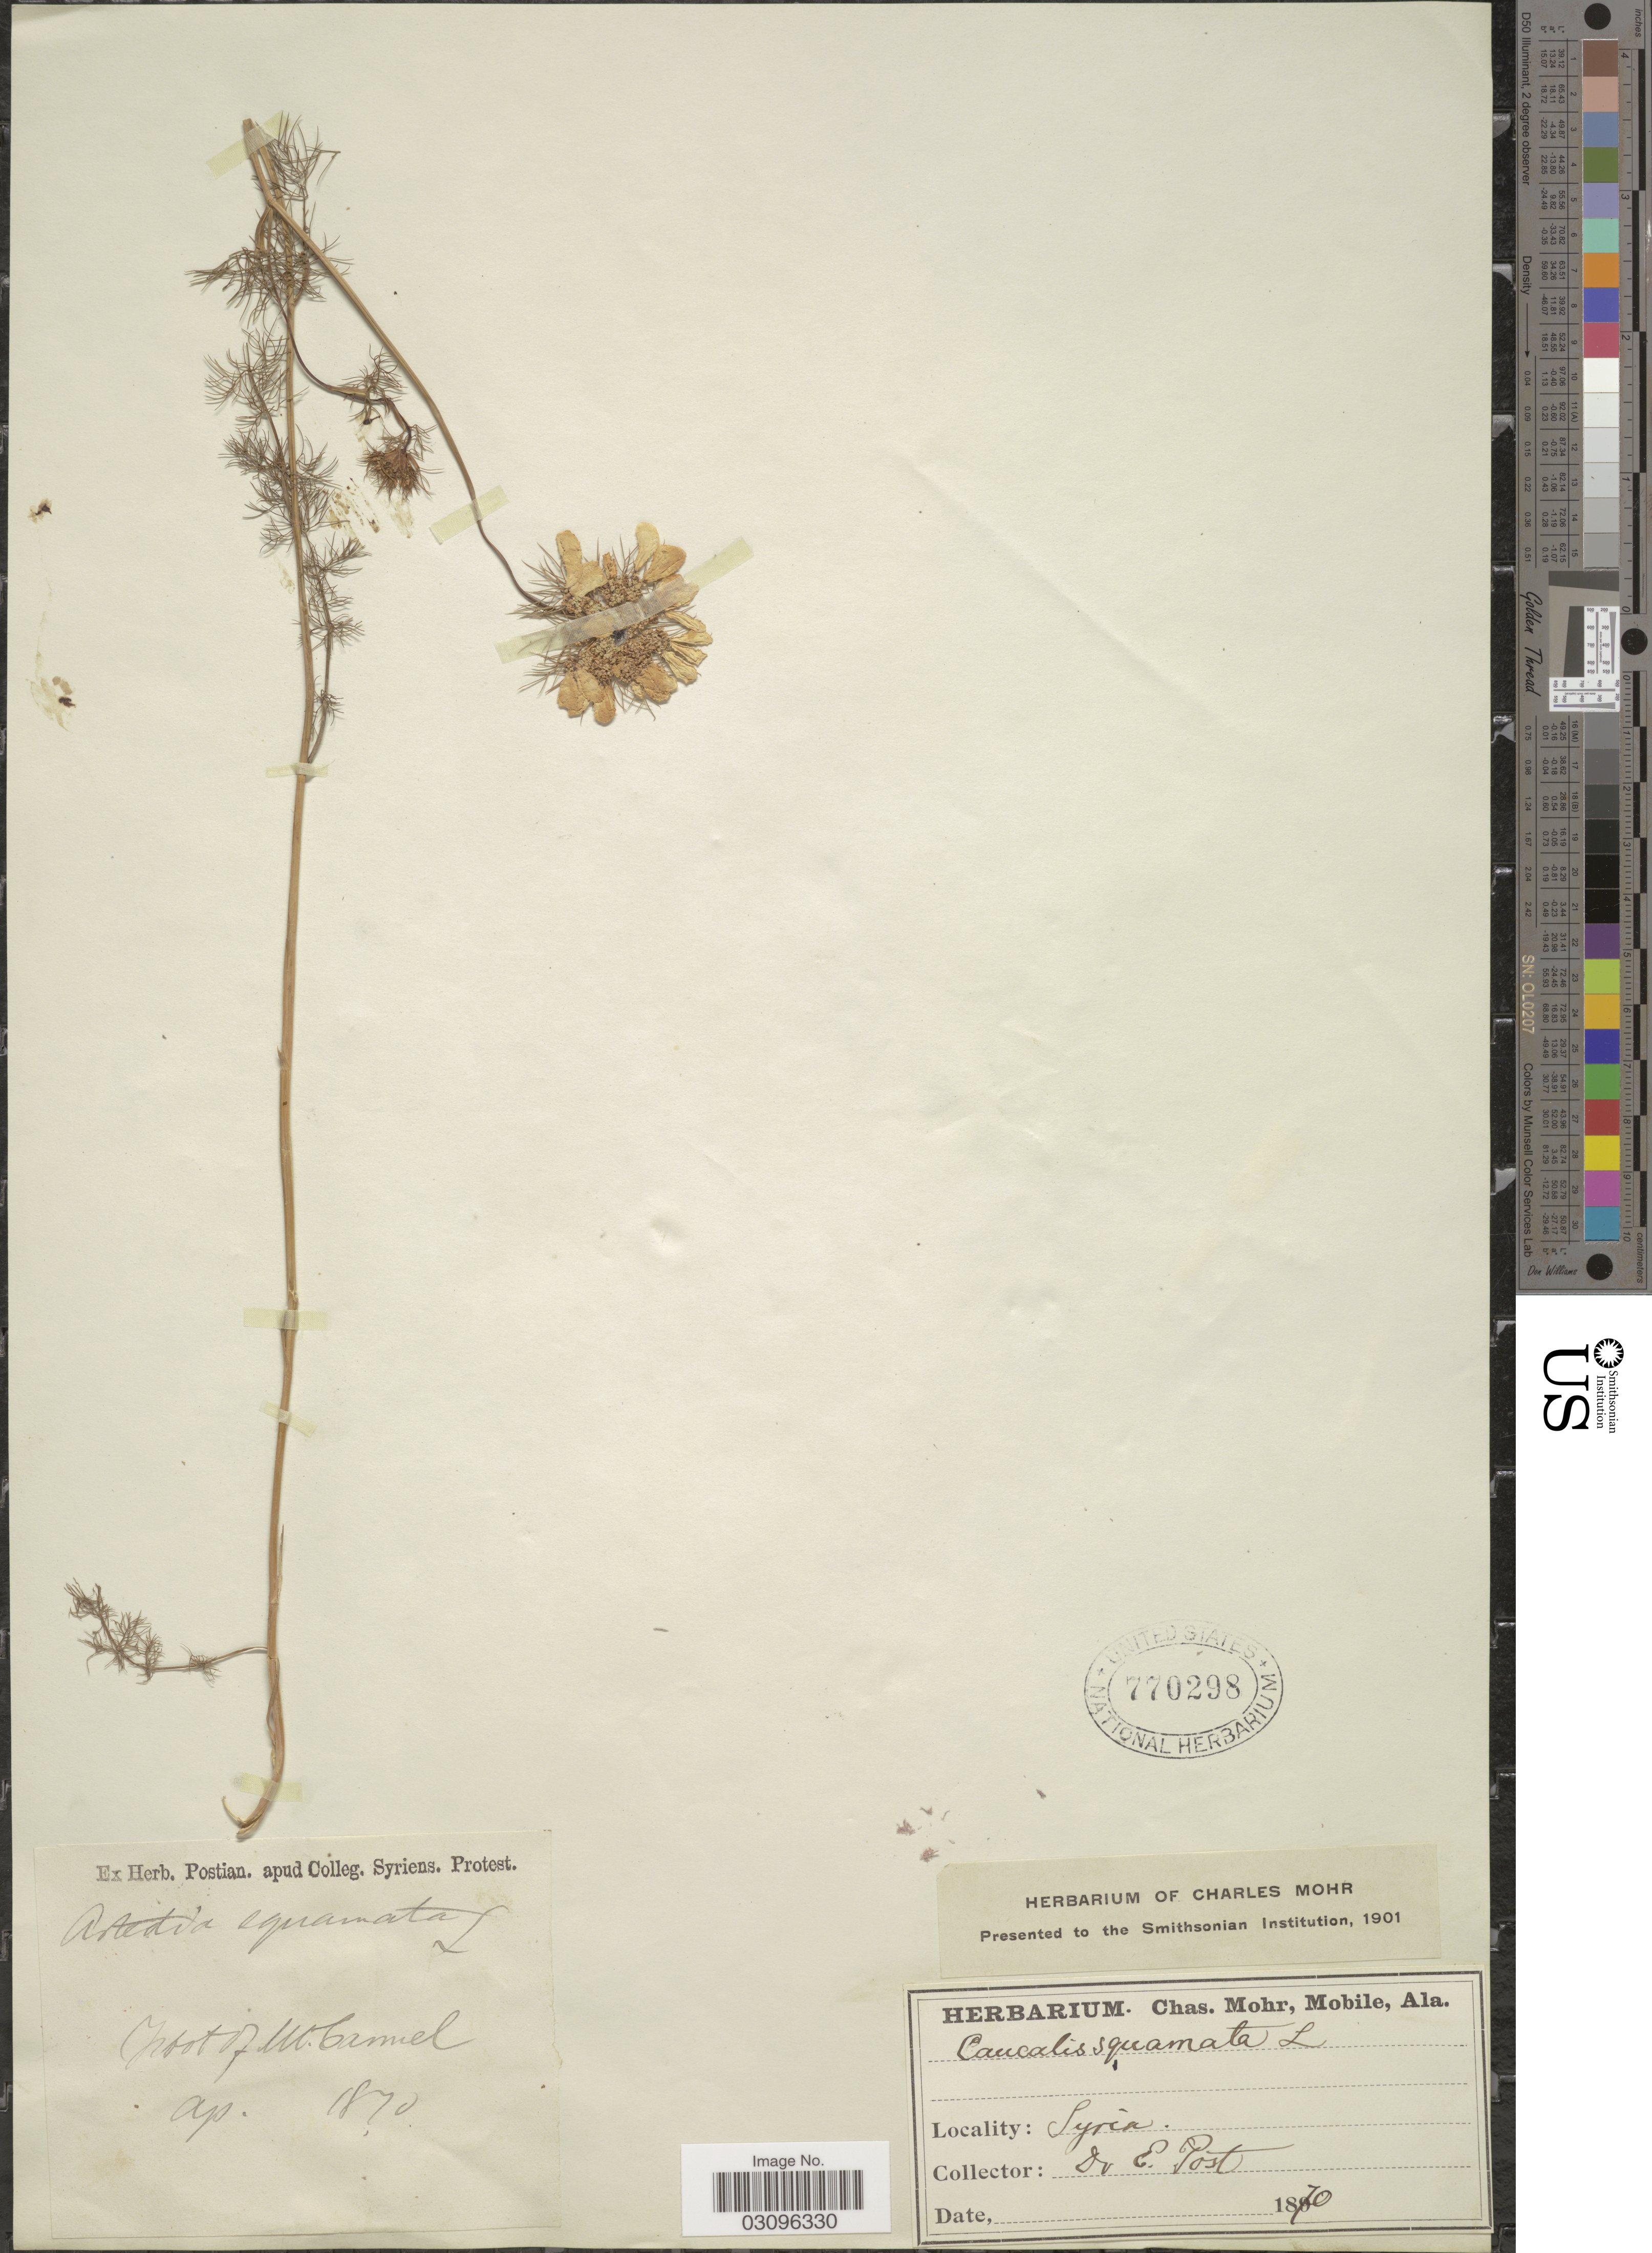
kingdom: Plantae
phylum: Tracheophyta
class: Magnoliopsida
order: Apiales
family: Apiaceae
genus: Artedia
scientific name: Artedia squamata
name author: L.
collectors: E. Post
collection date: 1870-04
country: Syria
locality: Foot of Mt. Cannel.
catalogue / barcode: US 770298